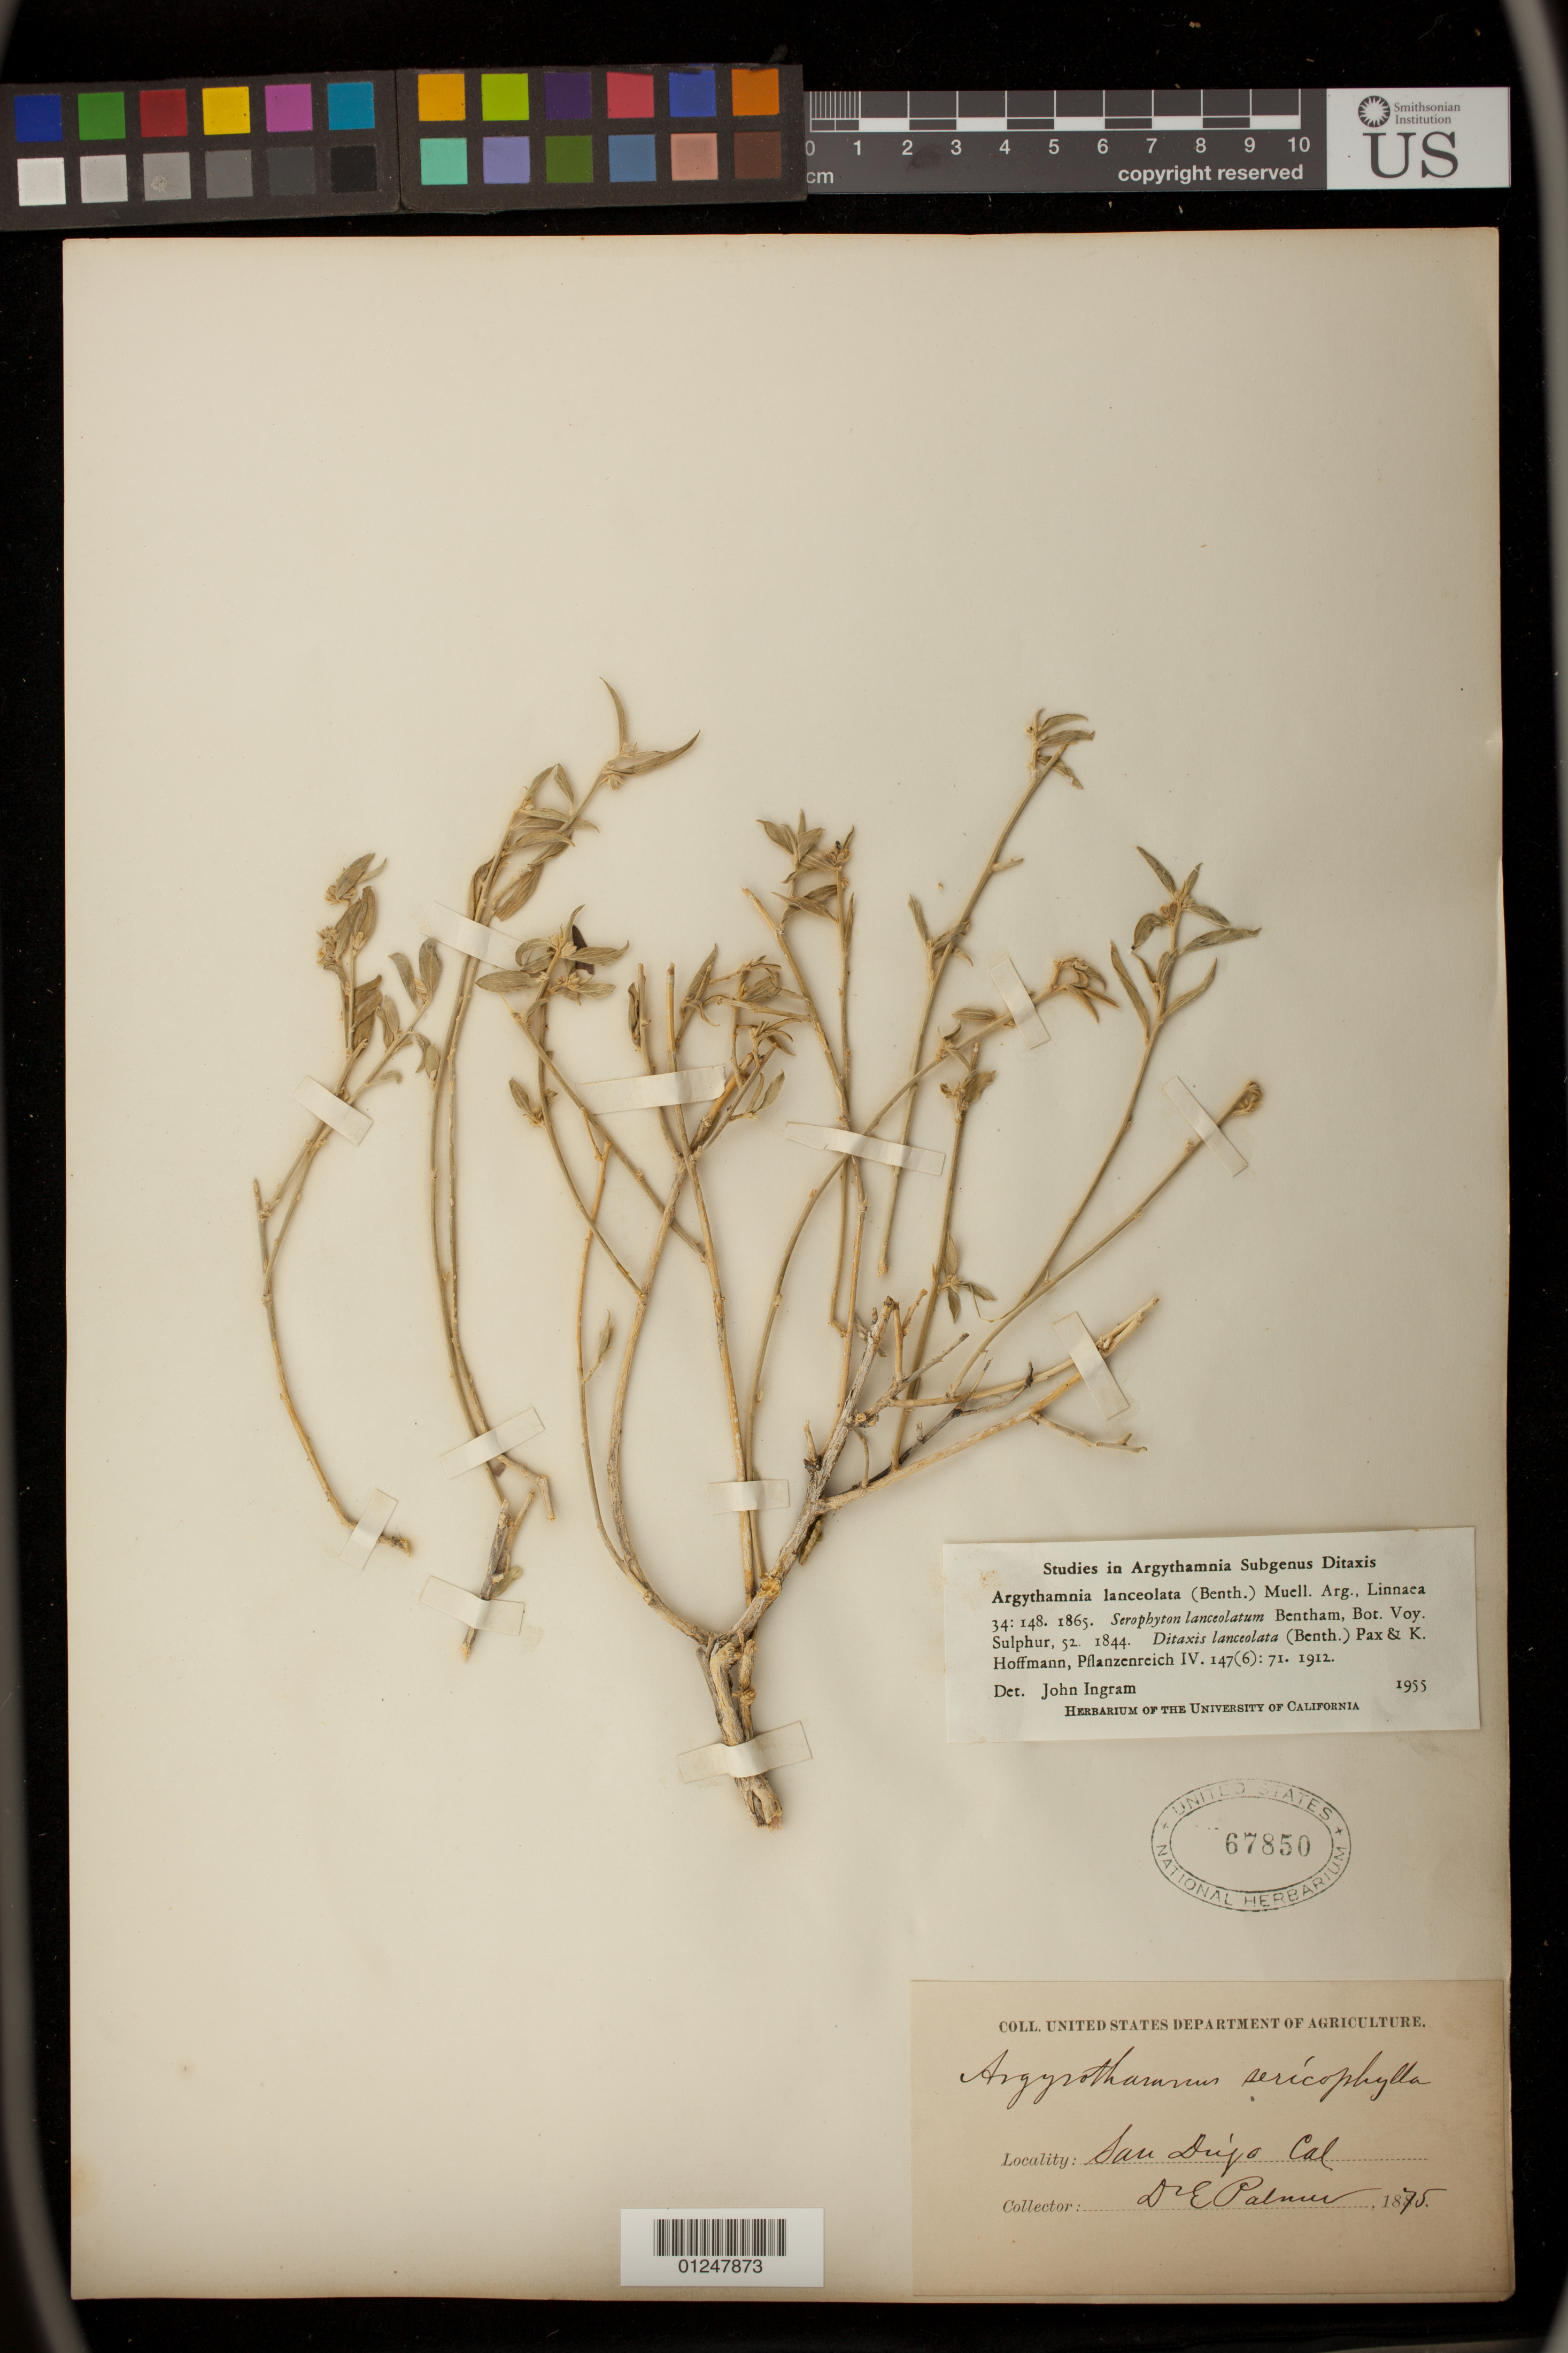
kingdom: Plantae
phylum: Tracheophyta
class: Magnoliopsida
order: Malpighiales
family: Euphorbiaceae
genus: Argythamnia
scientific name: Argythamnia lanceolata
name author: (Benth.) Müll. Arg.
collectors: D. E. Palmer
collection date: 1875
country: United States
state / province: California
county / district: San Diego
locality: San Diego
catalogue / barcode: US 67850